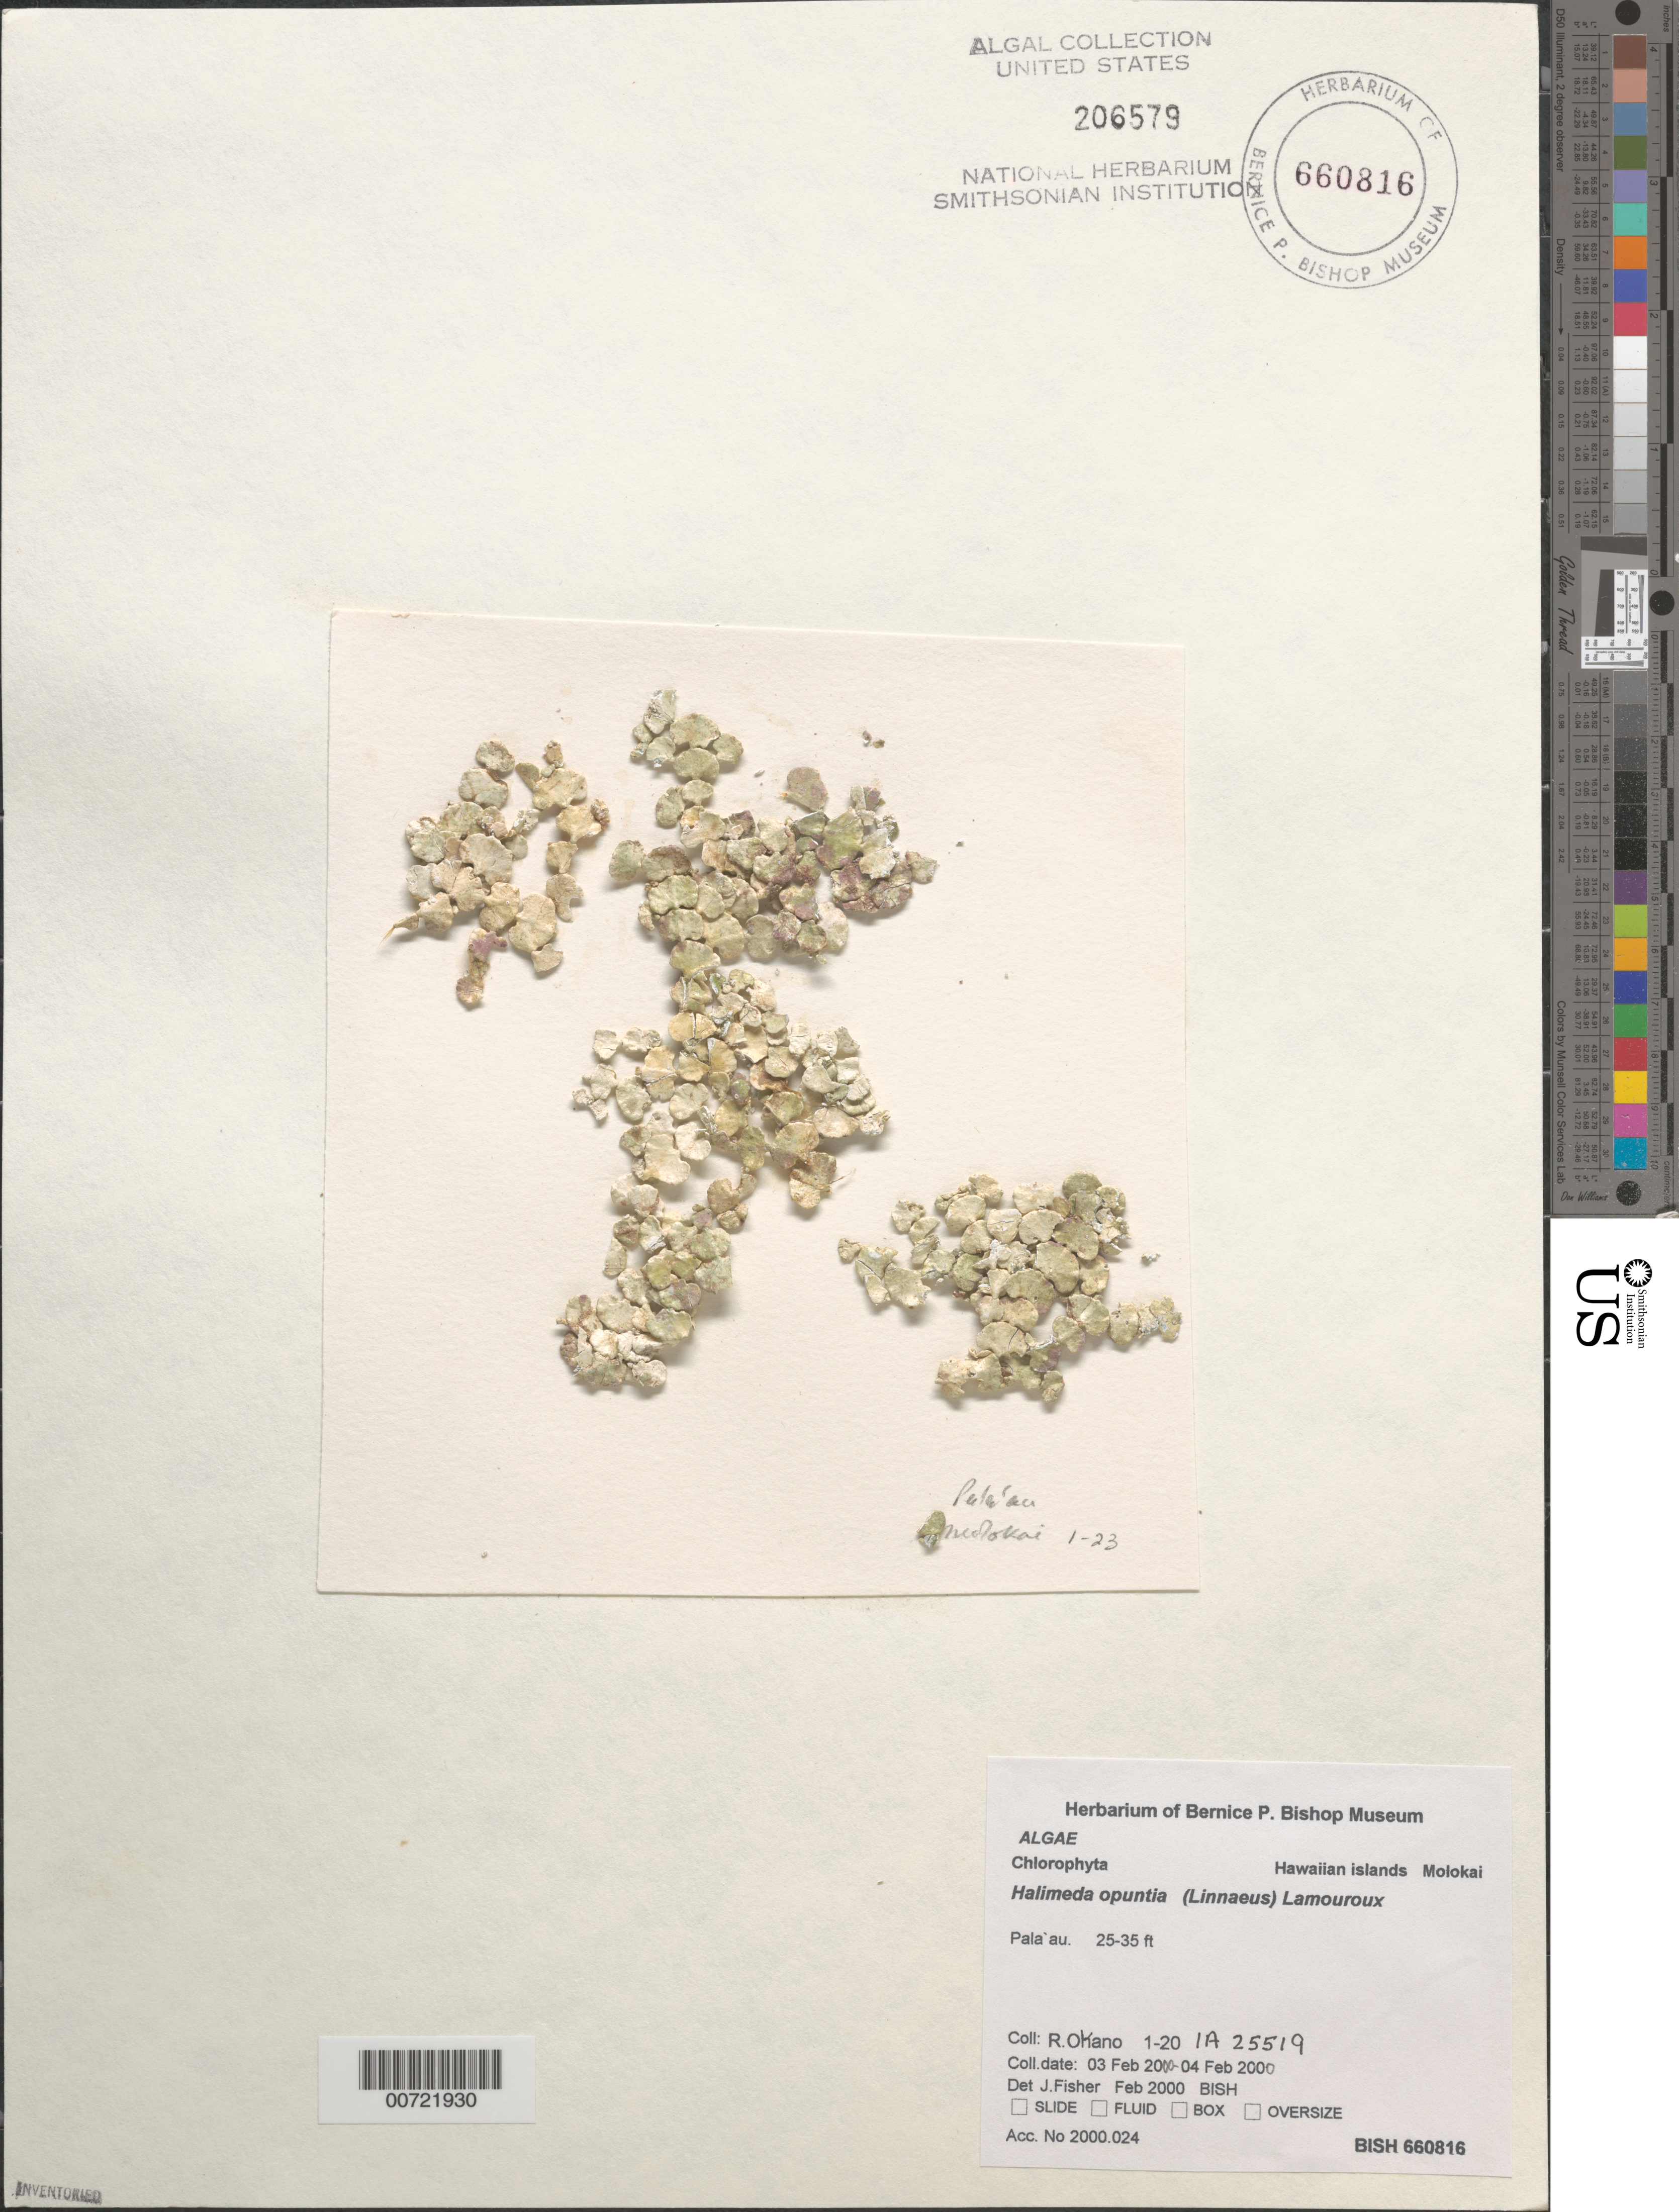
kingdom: Plantae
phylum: Chlorophyta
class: Ulvophyceae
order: Bryopsidales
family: Halimedaceae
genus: Halimeda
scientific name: Halimeda opuntia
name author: (L.) J.V.Lamouroux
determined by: Fisher, J.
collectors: R. Okano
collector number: IAA 25519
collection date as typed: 03 Feb 2000 and 04 Feb 2000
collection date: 2000-02-03,2000-02-04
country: United States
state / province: Hawaii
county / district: Maui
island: Moloka'i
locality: Pala'au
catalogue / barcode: US 206579